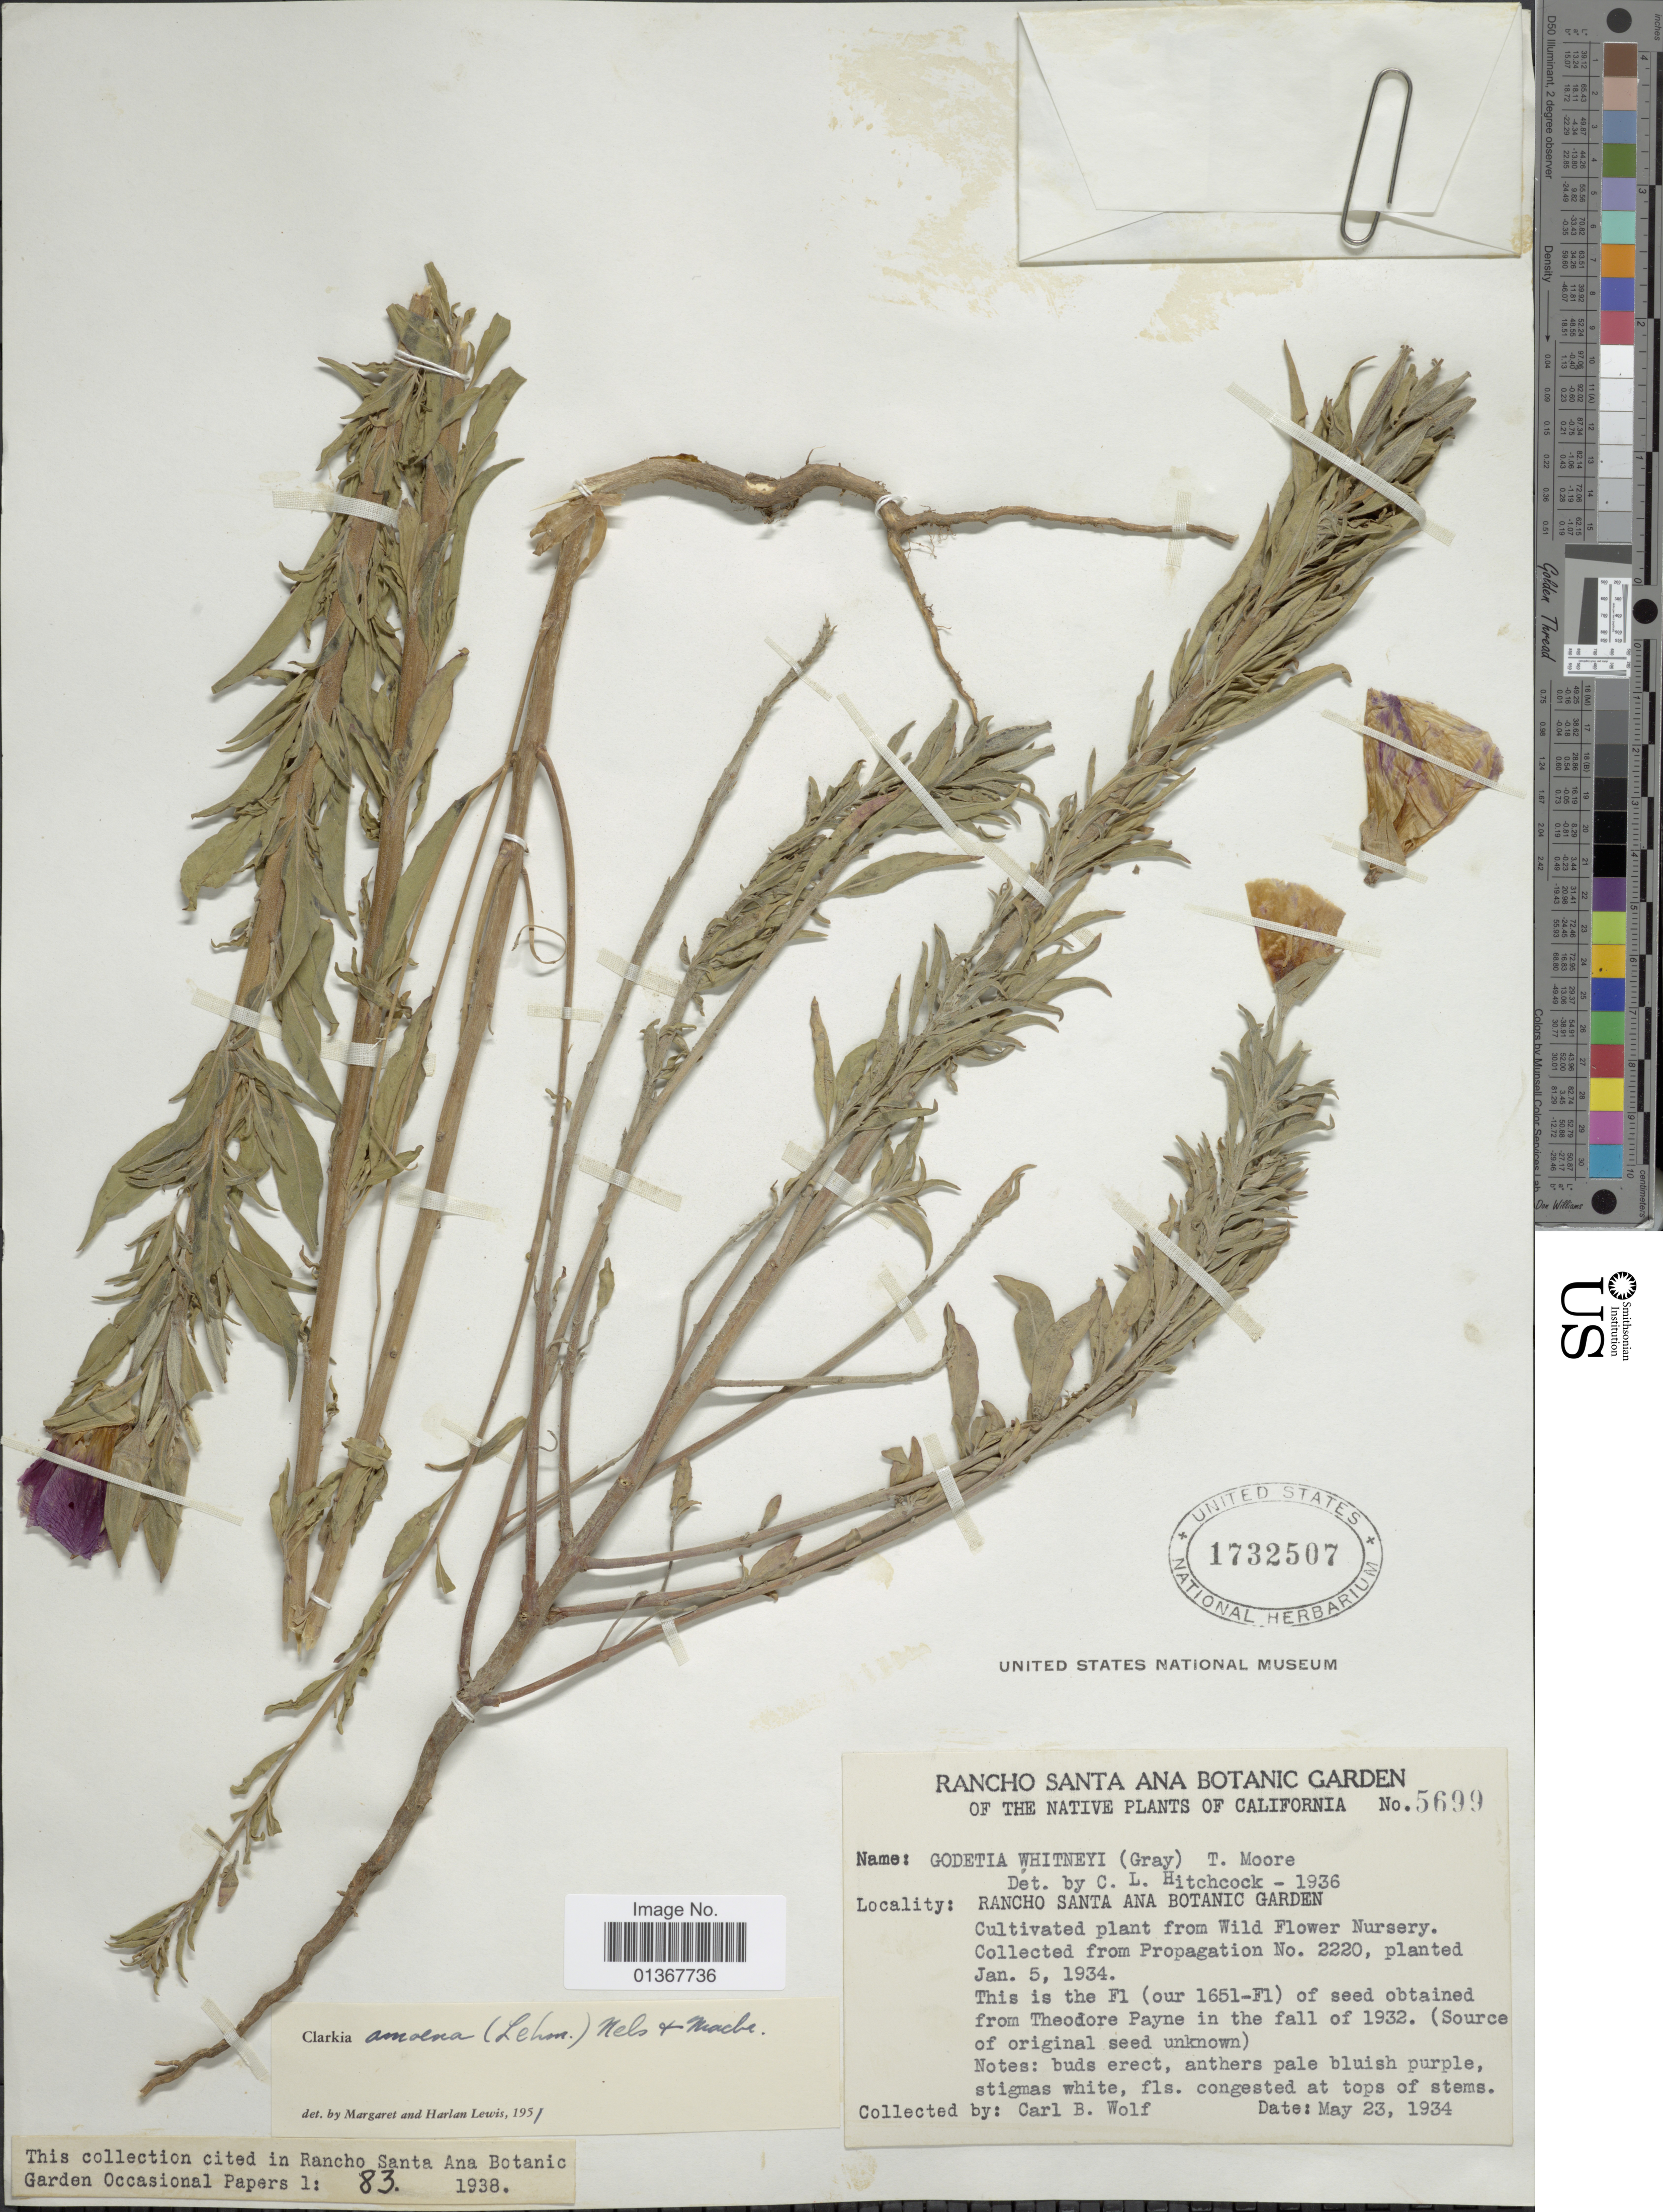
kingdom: Plantae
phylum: Tracheophyta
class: Magnoliopsida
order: Myrtales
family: Onagraceae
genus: Clarkia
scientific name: Clarkia amoena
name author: (Lehm.) A. Nelson & J.F. Macbr.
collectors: C. B. Wolf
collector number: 5699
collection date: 1934-05-23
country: United States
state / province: California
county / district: Orange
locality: Rancho Santa Ana Botanic Garden. Cultivated plant from Wild Flower Nursery. Collected from Propagation No. 2220, planted Jan. 5 1934.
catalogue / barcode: US 1732507